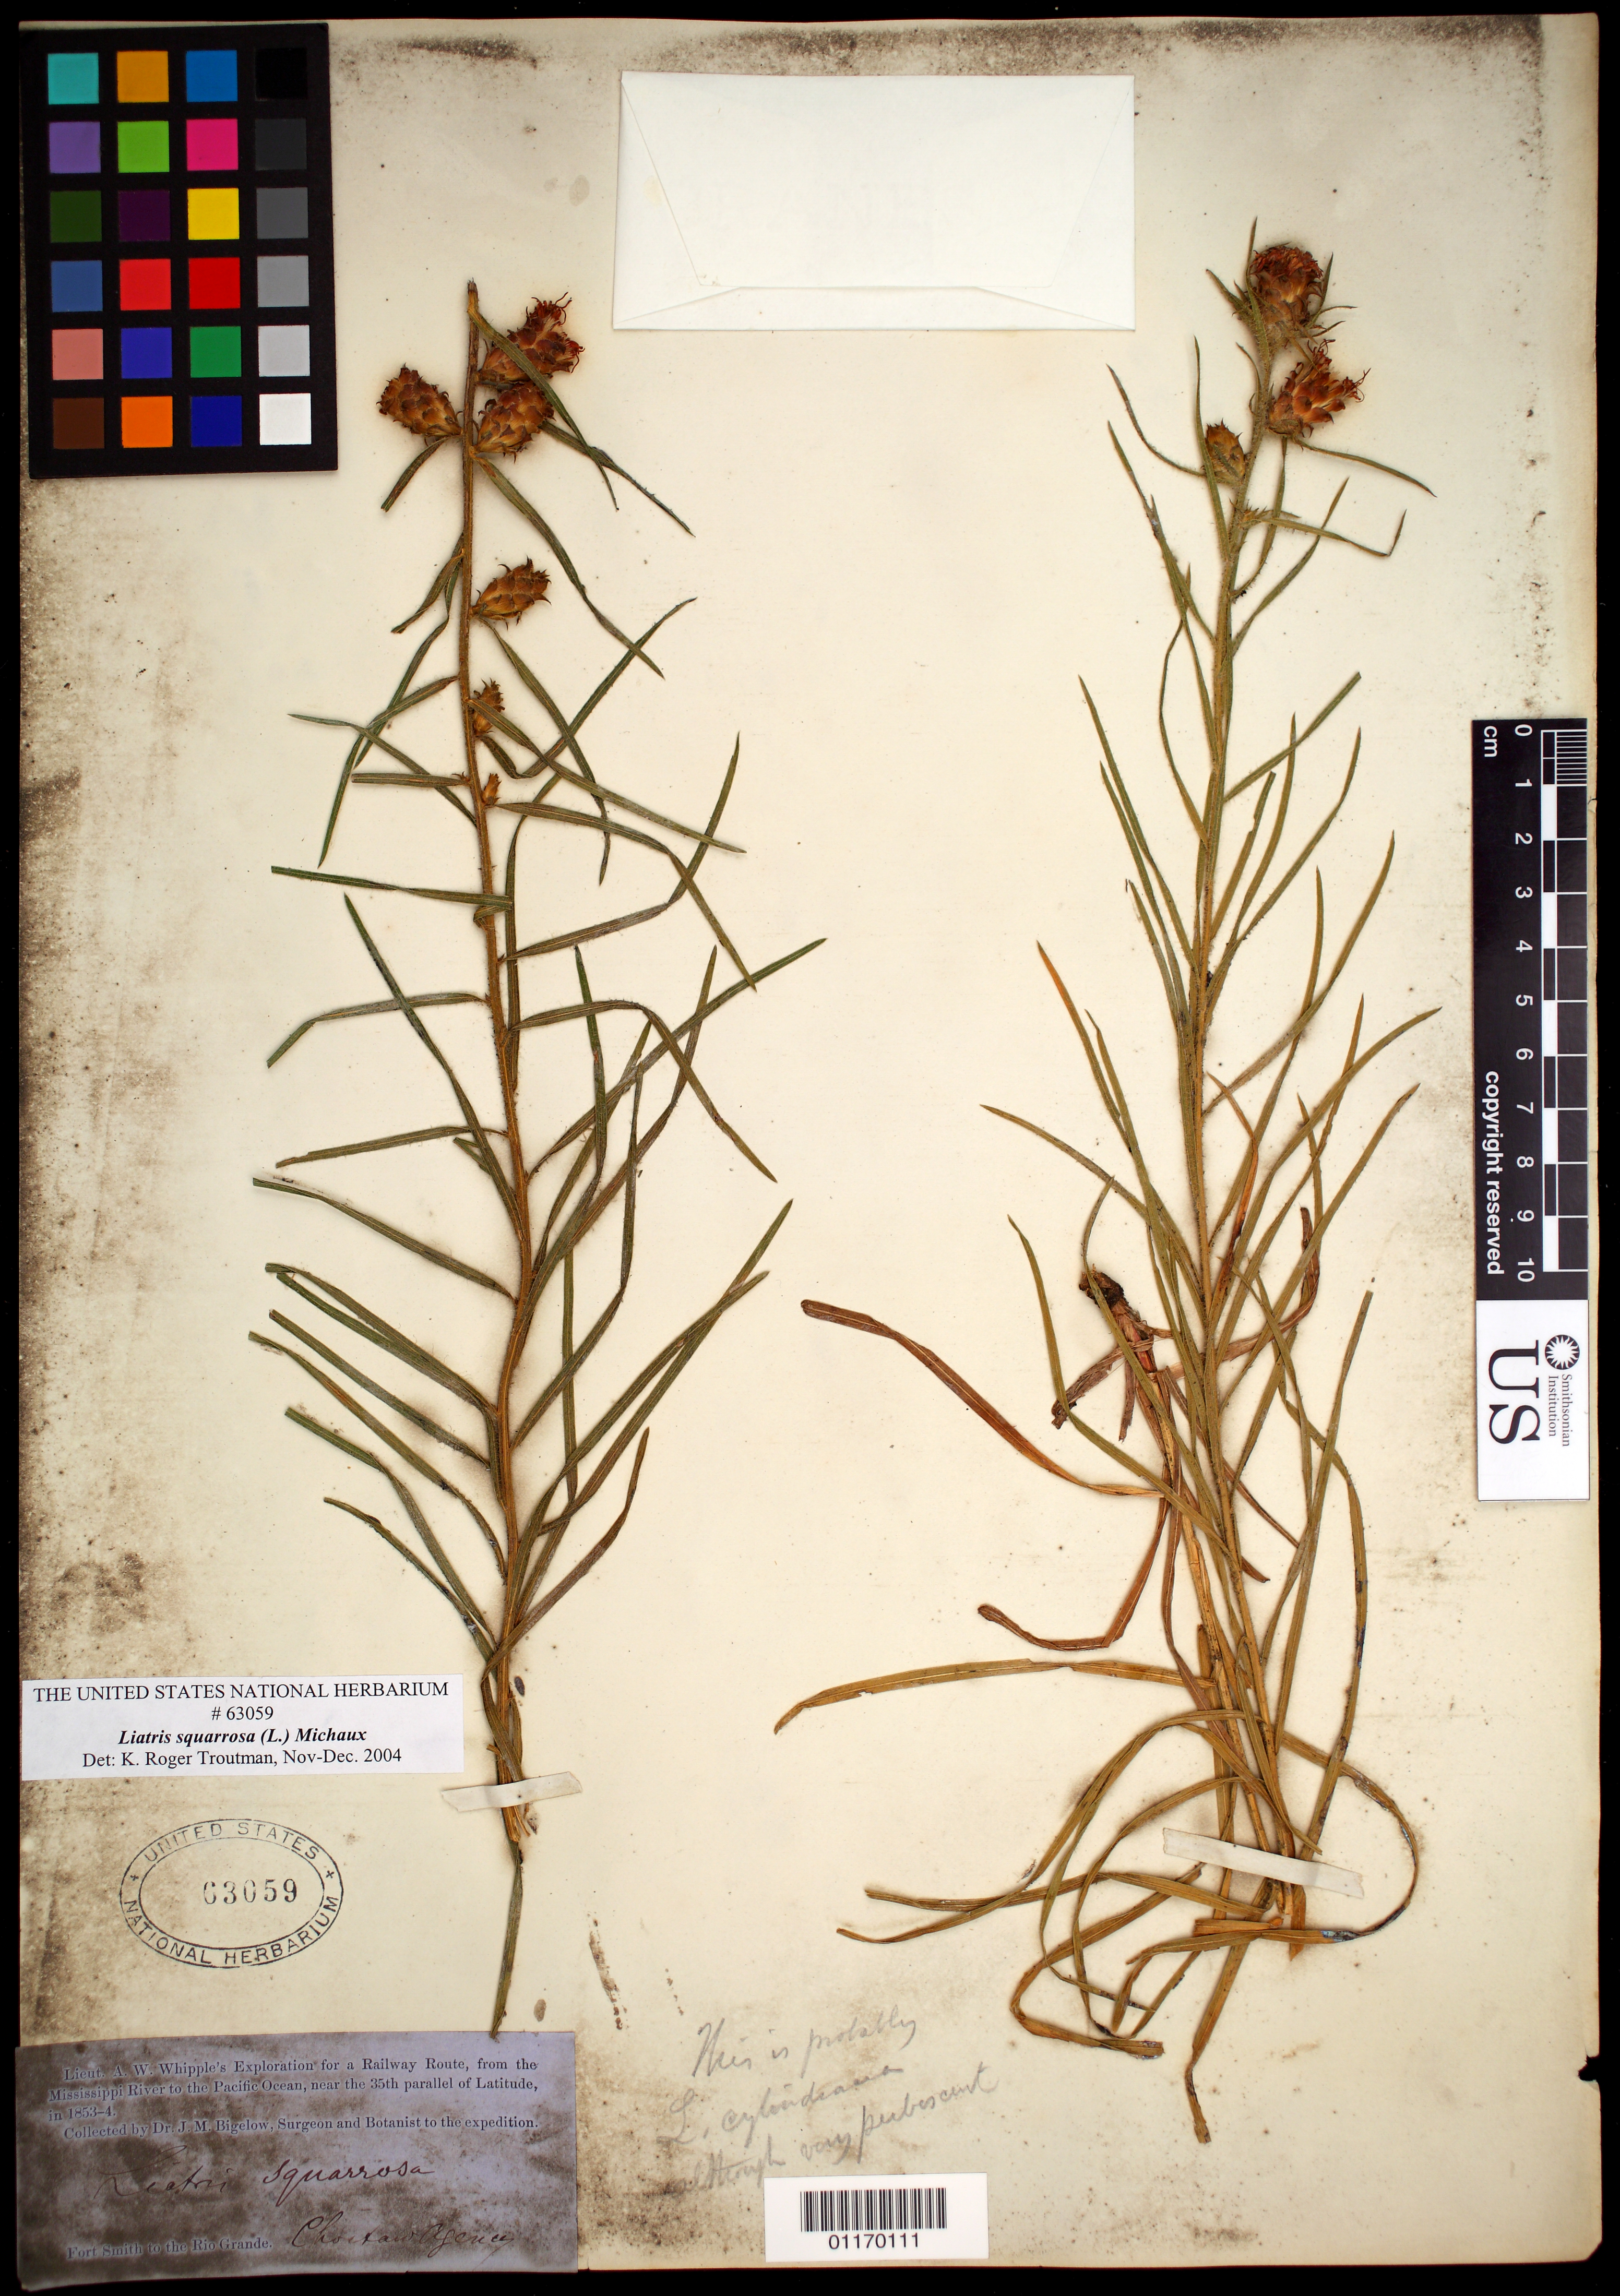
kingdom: Plantae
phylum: Tracheophyta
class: Magnoliopsida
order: Asterales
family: Asteraceae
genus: Liatris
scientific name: Liatris squarrulosa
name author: Michx.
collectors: J. M. Bigelow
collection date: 1853/1854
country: United States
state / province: Oklahoma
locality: Choctaw Agency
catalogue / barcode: US 63059